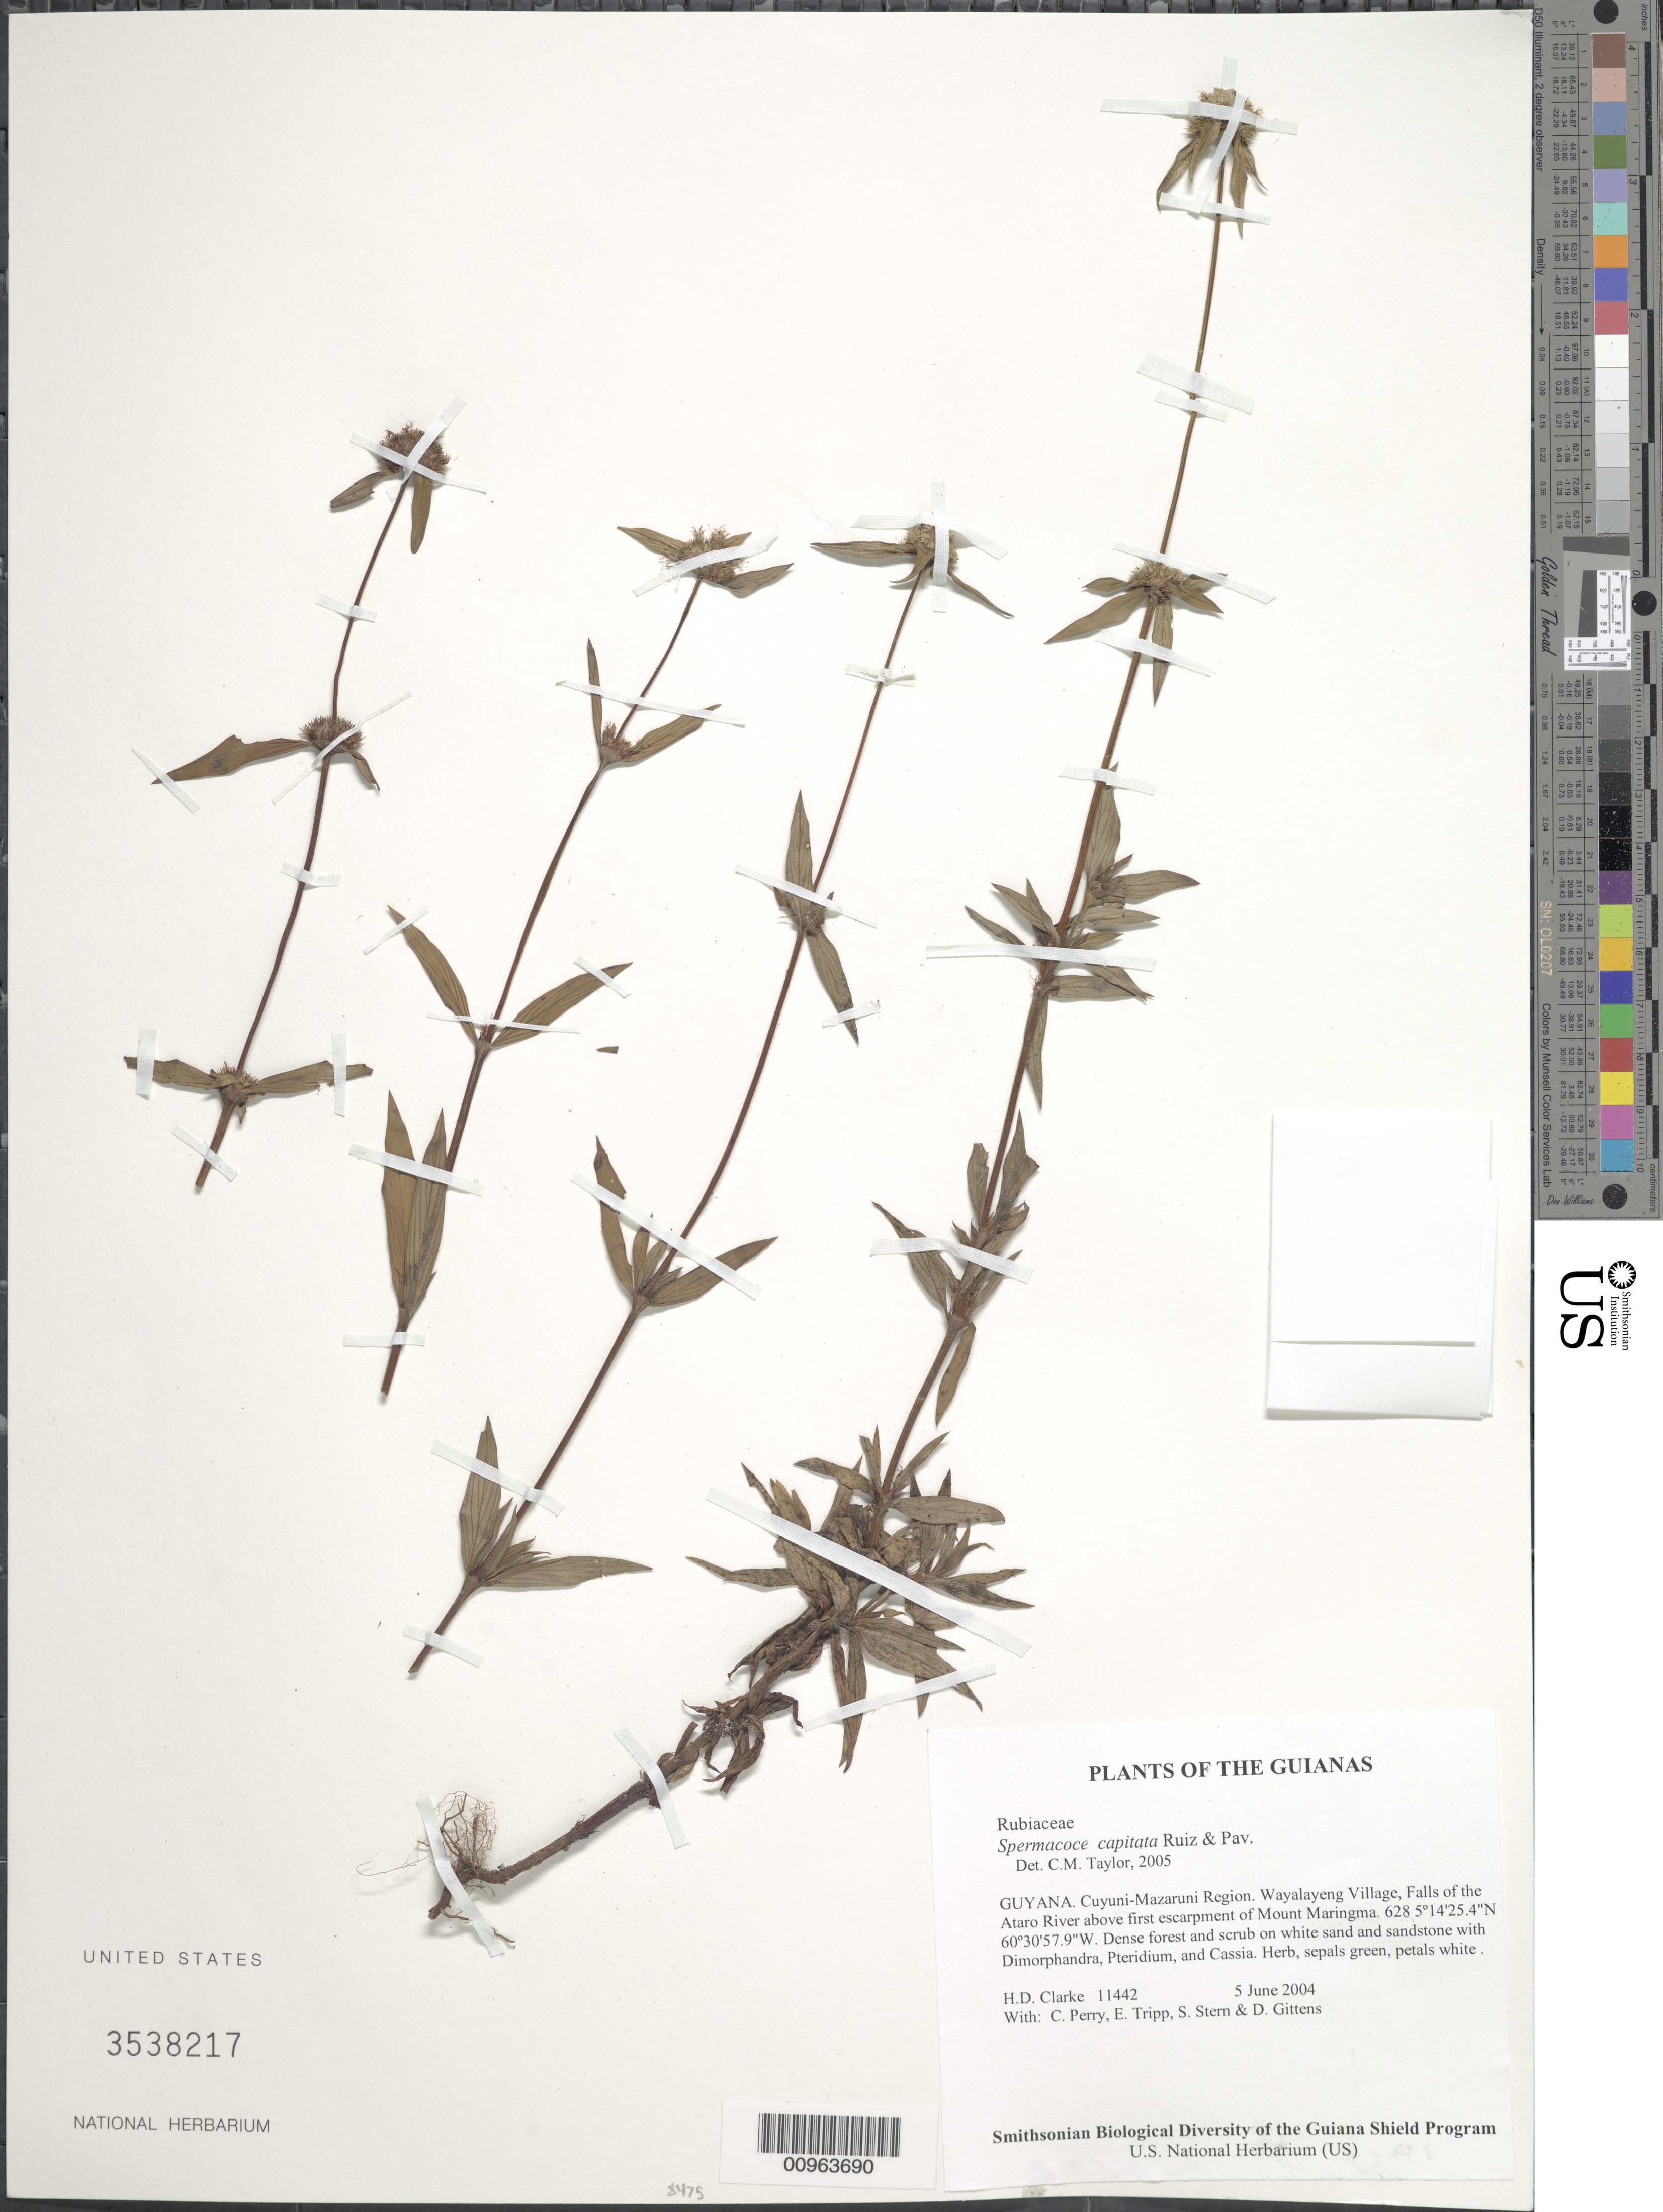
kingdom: Plantae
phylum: Tracheophyta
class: Magnoliopsida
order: Gentianales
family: Rubiaceae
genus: Spermacoce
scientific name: Spermacoce capitata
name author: Ruiz & Pav.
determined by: Taylor, Charlotte M.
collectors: H. D. Clarke, C. Perry, E. Tripp, S. R. Stern & D. Gittens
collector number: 11442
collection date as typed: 5 June 2004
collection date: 2004-06-05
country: Guyana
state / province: Cuyuni-Mazaruni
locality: Wayalayeng Village, Falls of the Ataro River above first escarpment of Mount Maringma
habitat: Dense forest and scrub on white sand and sandstone with Dimorphandra, Pteridium, and Cassia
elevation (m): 628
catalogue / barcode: US 3538217